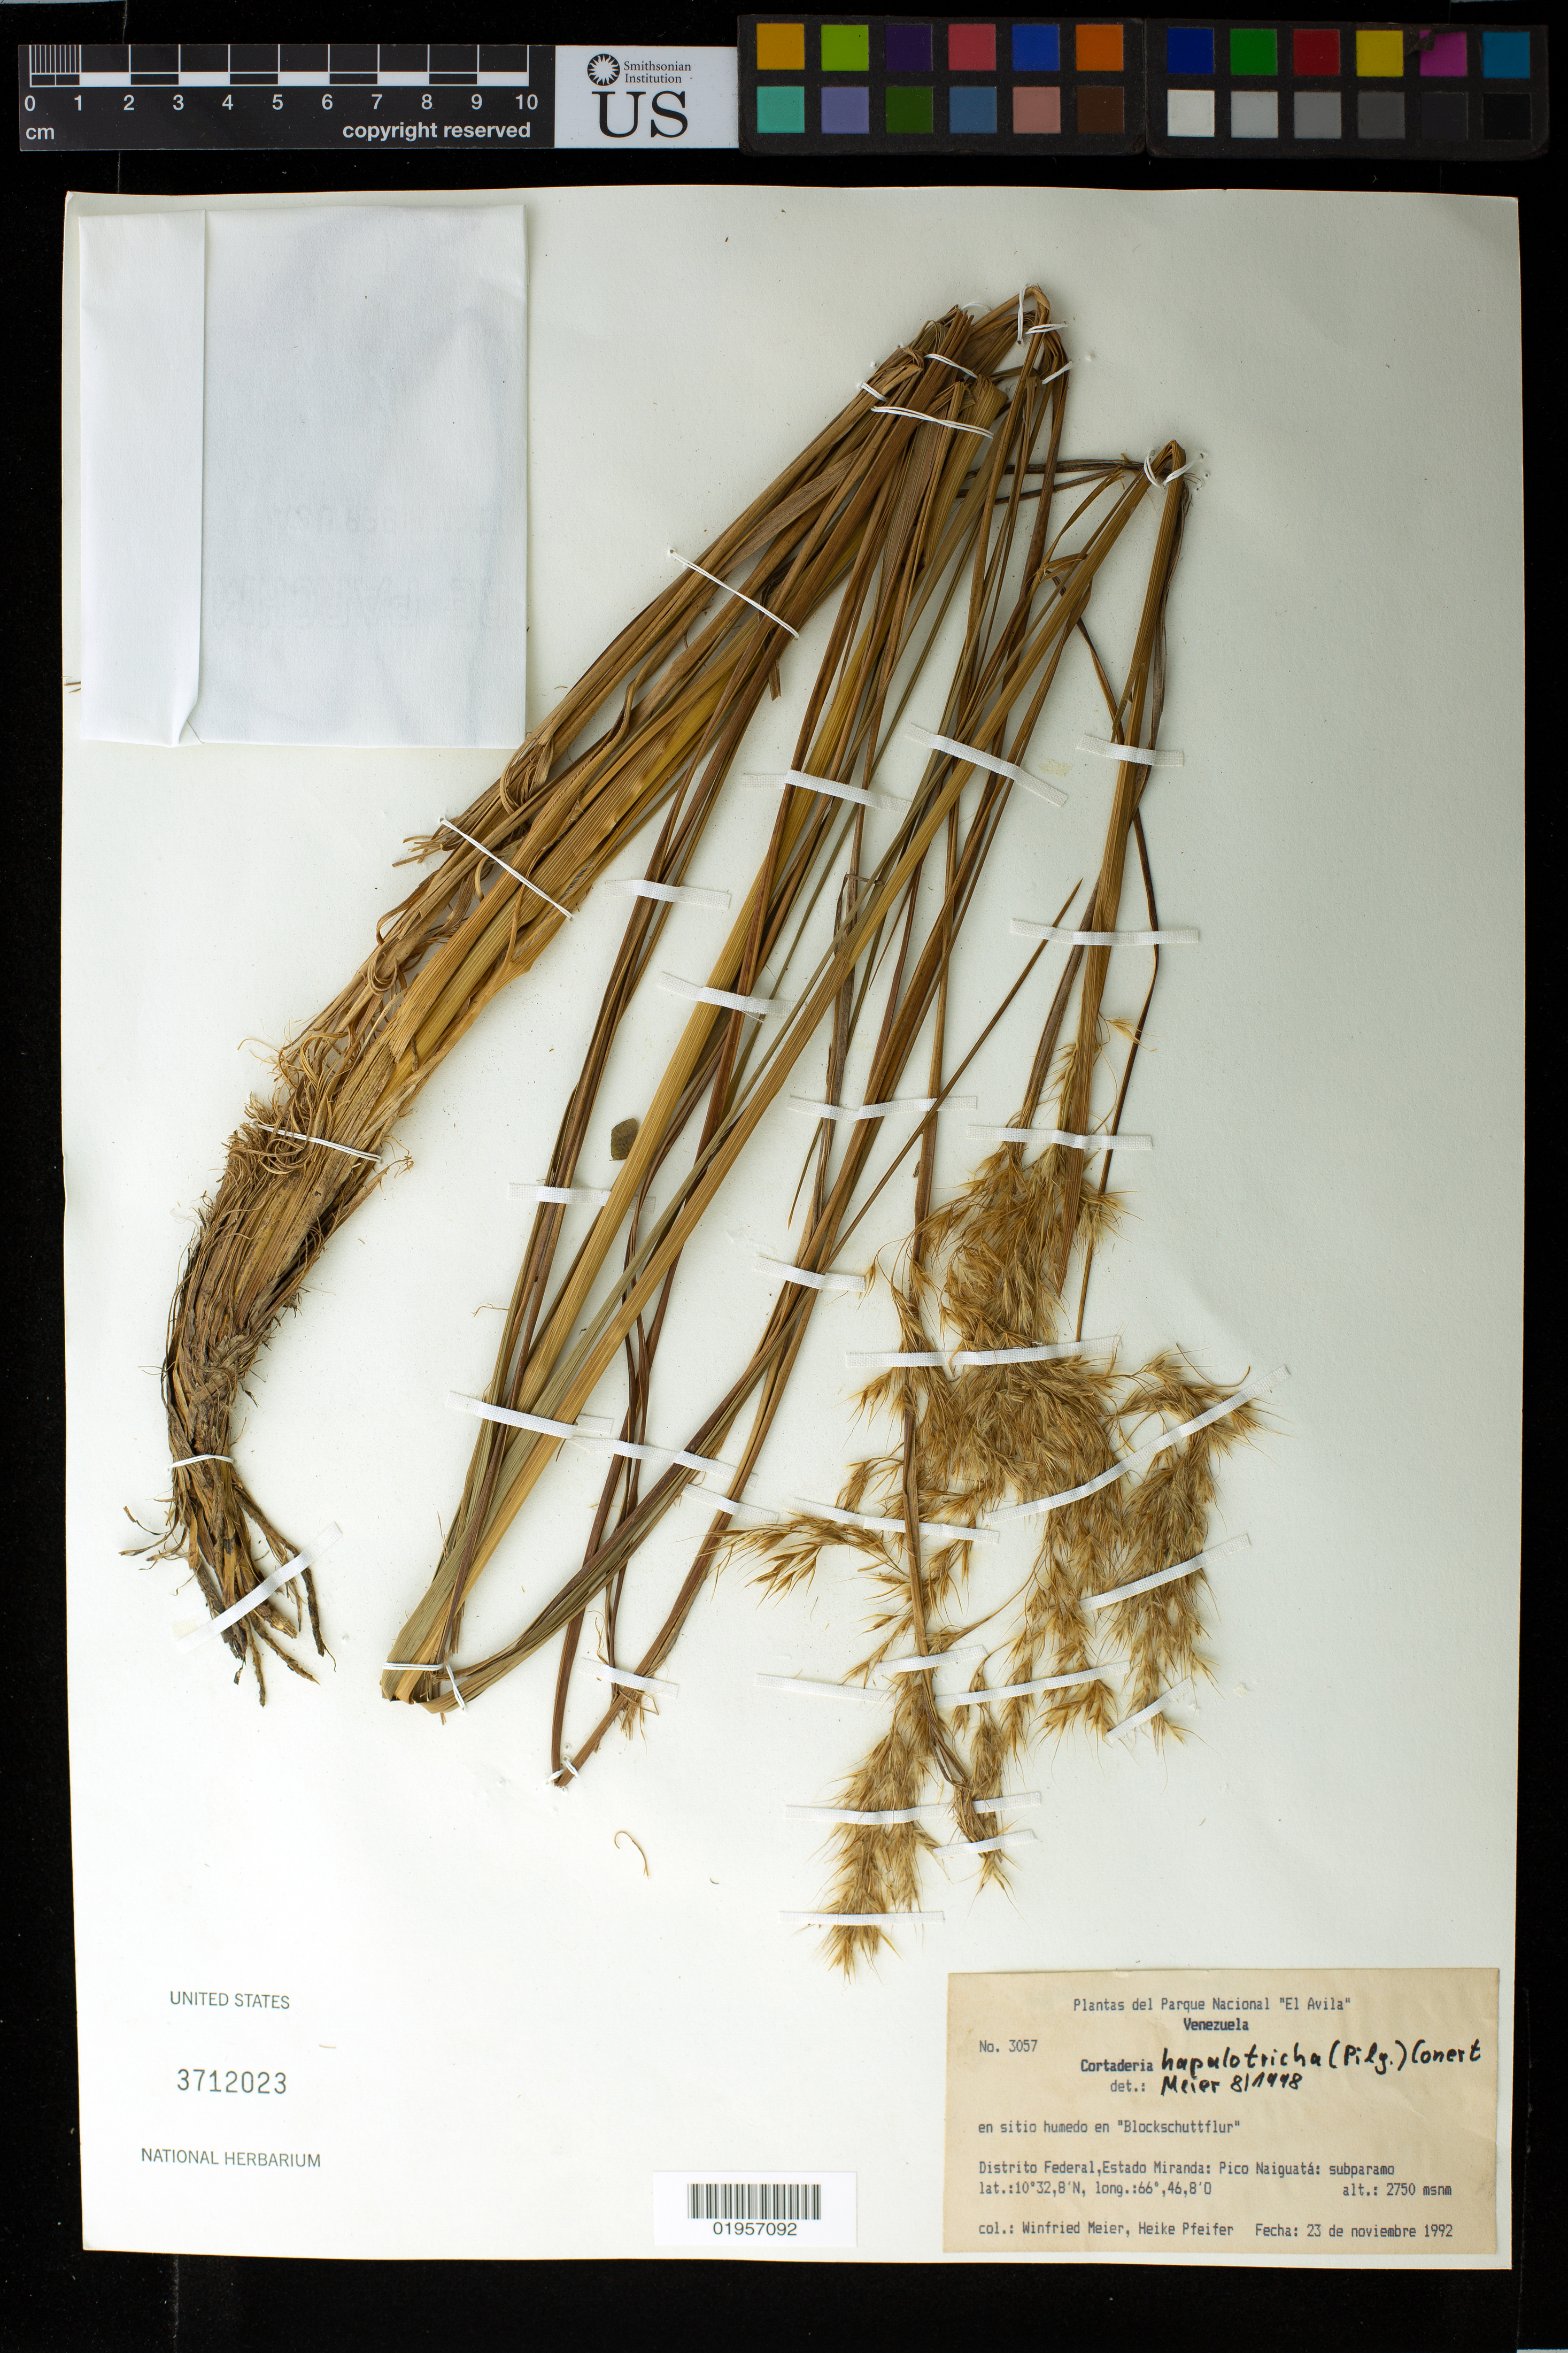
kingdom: Plantae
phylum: Tracheophyta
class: Liliopsida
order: Poales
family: Poaceae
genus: Cortaderia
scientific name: Cortaderia hapalotricha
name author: (Pilg.) Conert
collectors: W. Meier & H. Pfeifer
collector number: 3057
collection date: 1992-11-23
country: Venezuela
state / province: Miranda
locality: Distrito Federal, Pico Naiguata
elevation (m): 2750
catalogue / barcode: US 3712023